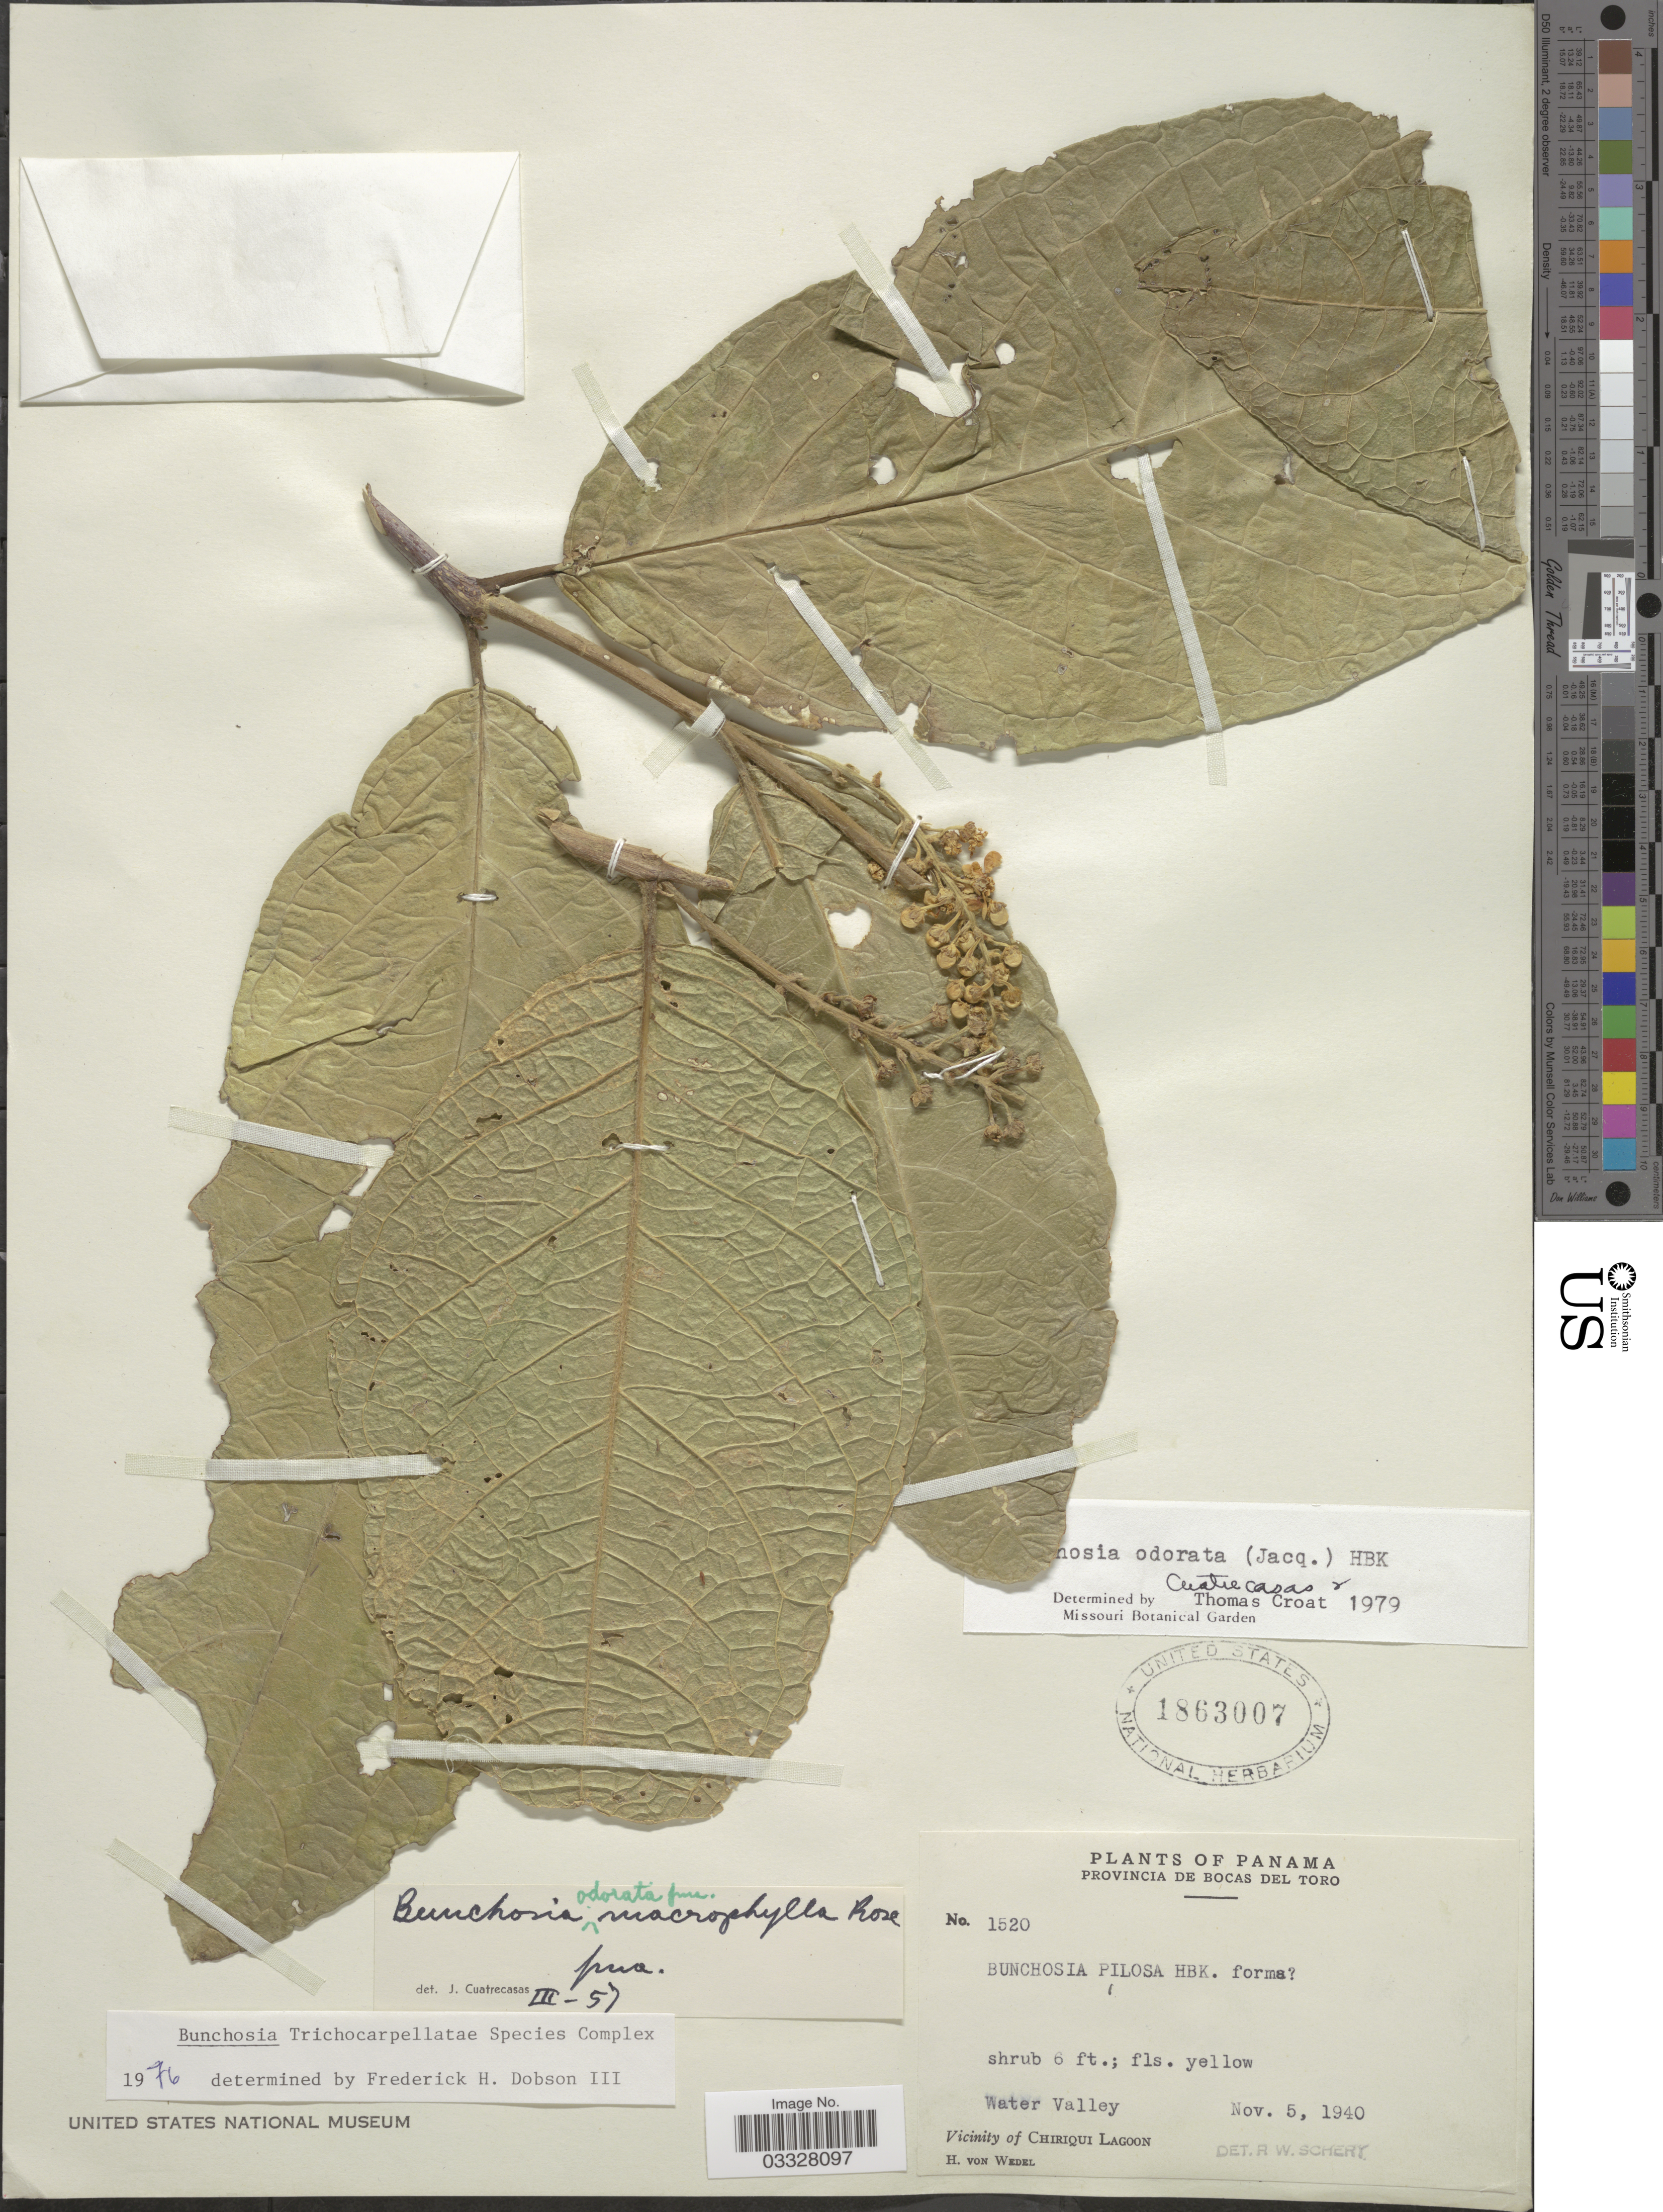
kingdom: Plantae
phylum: Tracheophyta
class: Magnoliopsida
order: Malpighiales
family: Malpighiaceae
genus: Bunchosia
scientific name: Bunchosia odorata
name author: (Jacq.) DC.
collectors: H. von Wedel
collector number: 1520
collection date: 1940-11-05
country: Panama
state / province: Bocas del Toro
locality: Water Valley. Vicinity of Chiriqui Lagoon.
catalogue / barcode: US 1863007